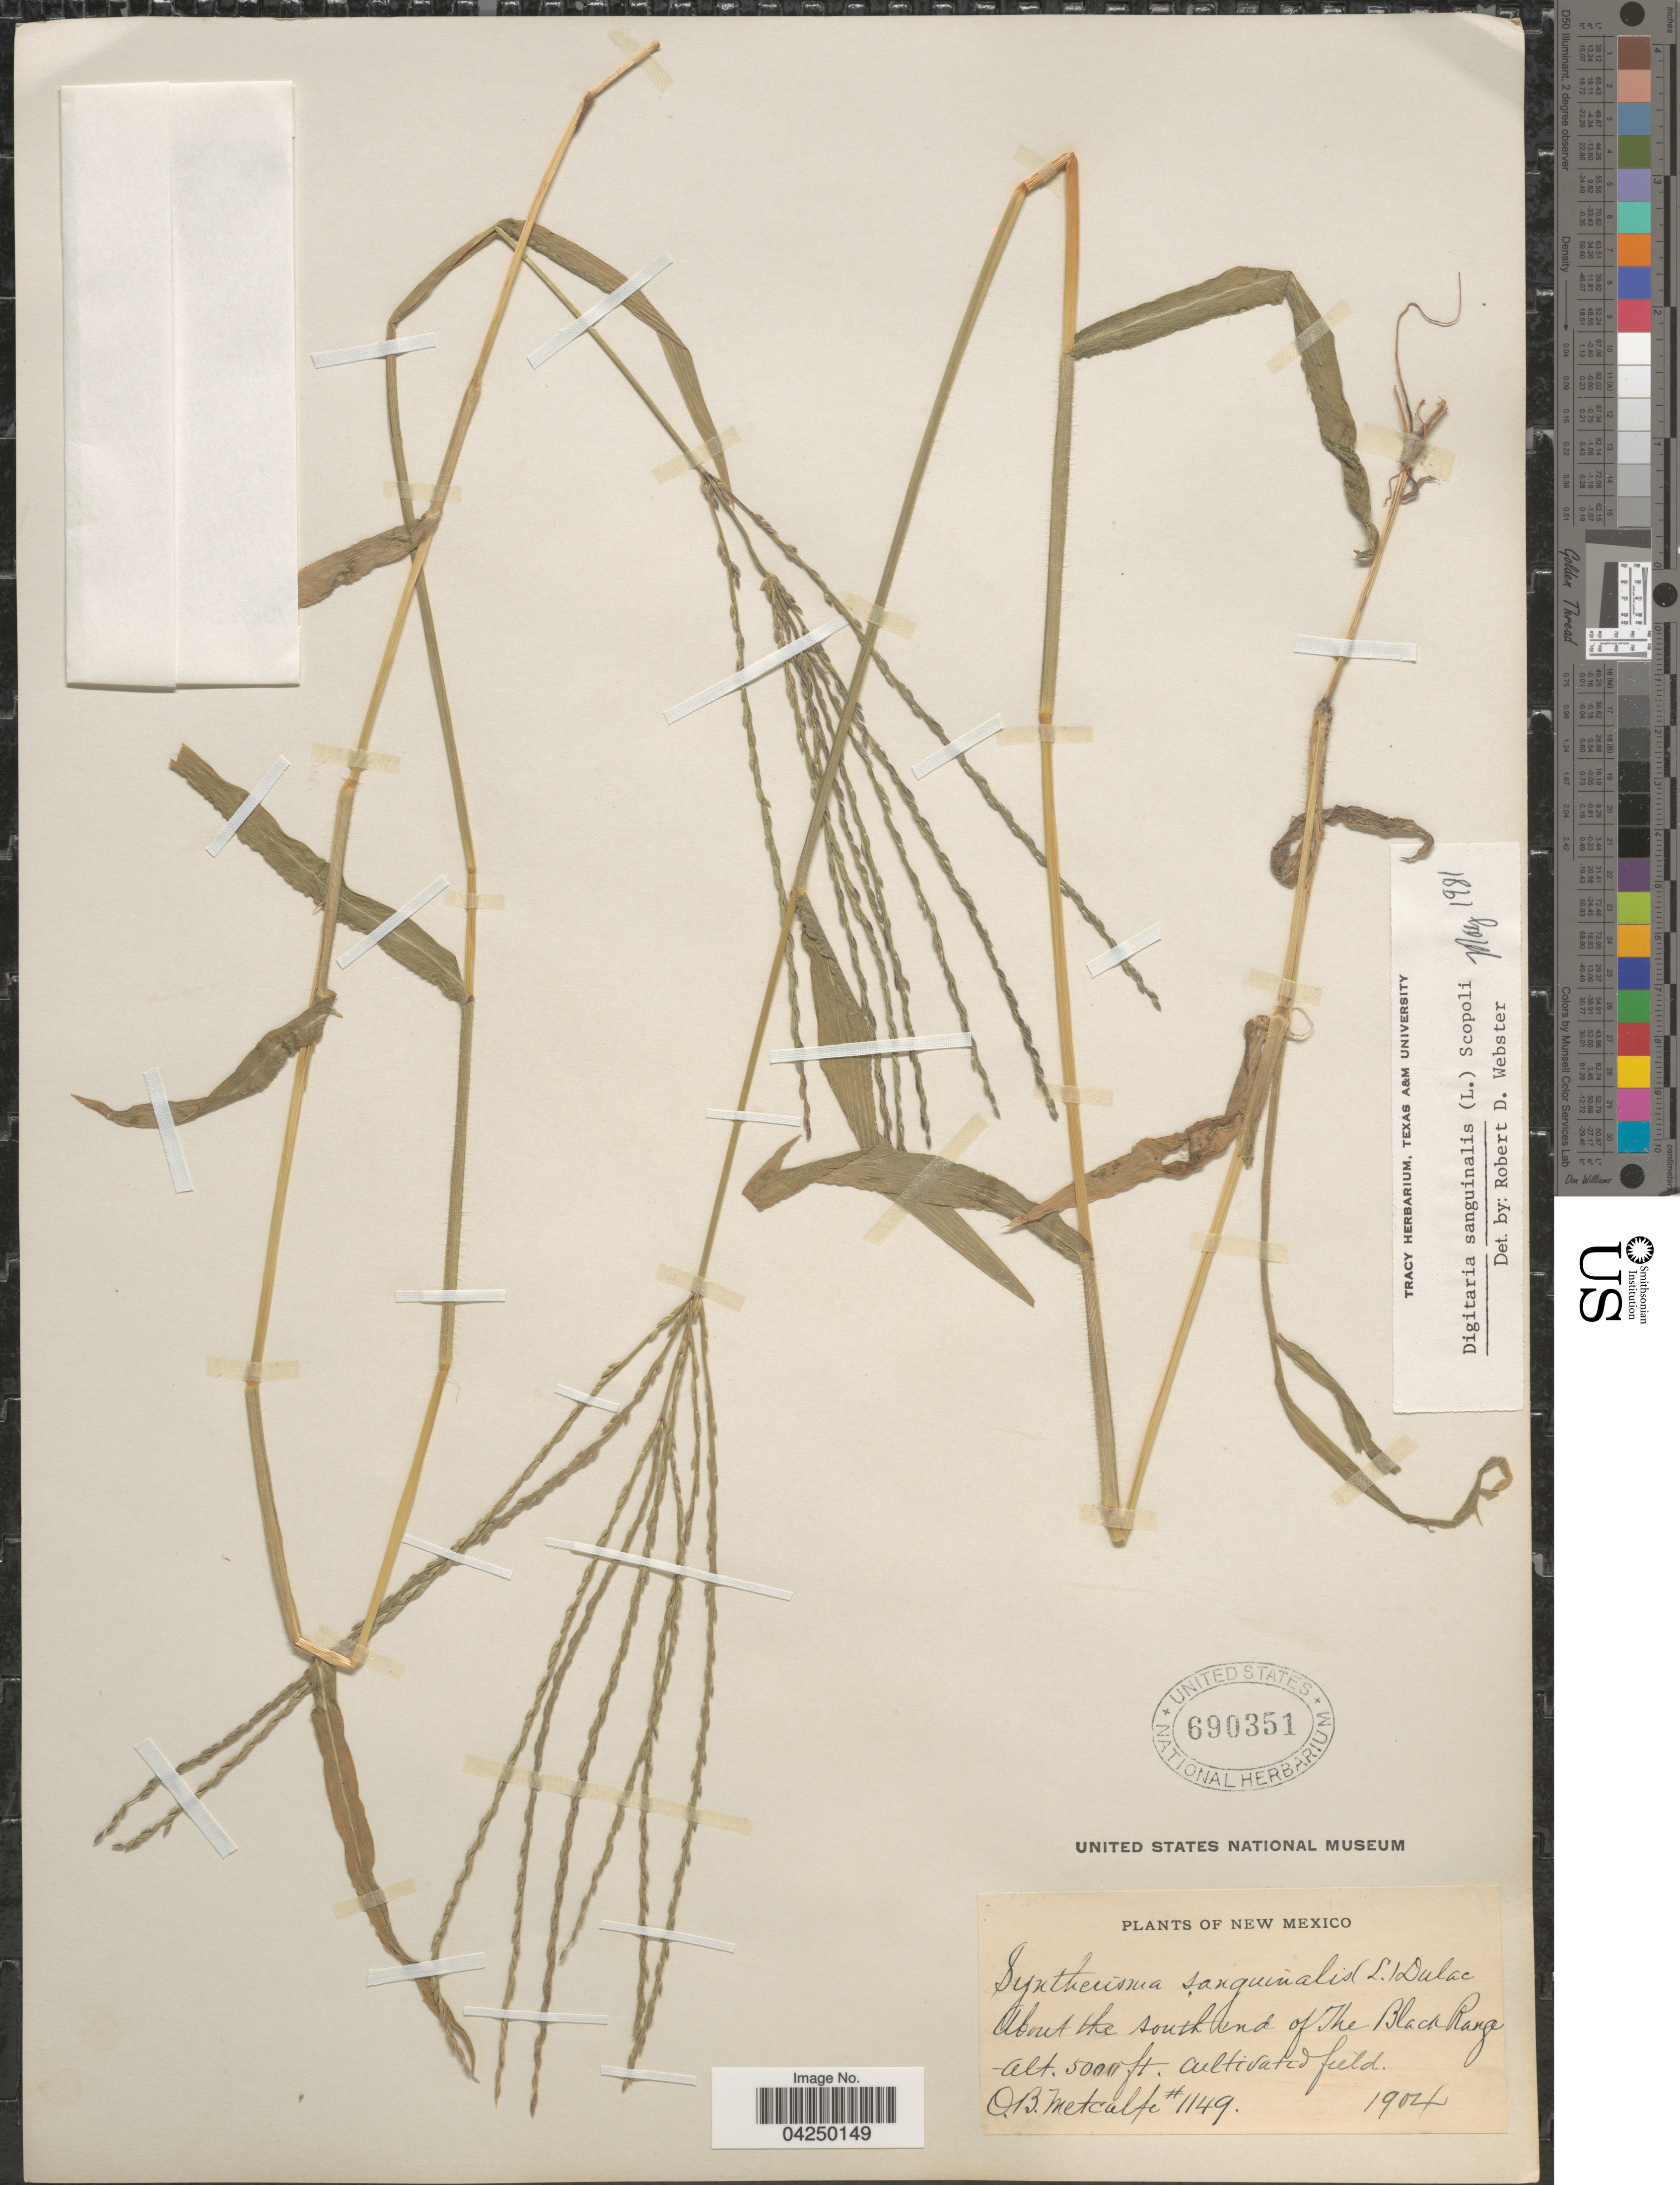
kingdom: Plantae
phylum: Tracheophyta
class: Liliopsida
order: Poales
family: Poaceae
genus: Digitaria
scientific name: Digitaria sanguinalis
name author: (L.) Scop.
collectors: O. B. Metcalfe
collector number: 1149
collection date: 1904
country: United States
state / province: New Mexico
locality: About the South end of The Black Range. Cultivated field.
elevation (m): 1524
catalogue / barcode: US 690351